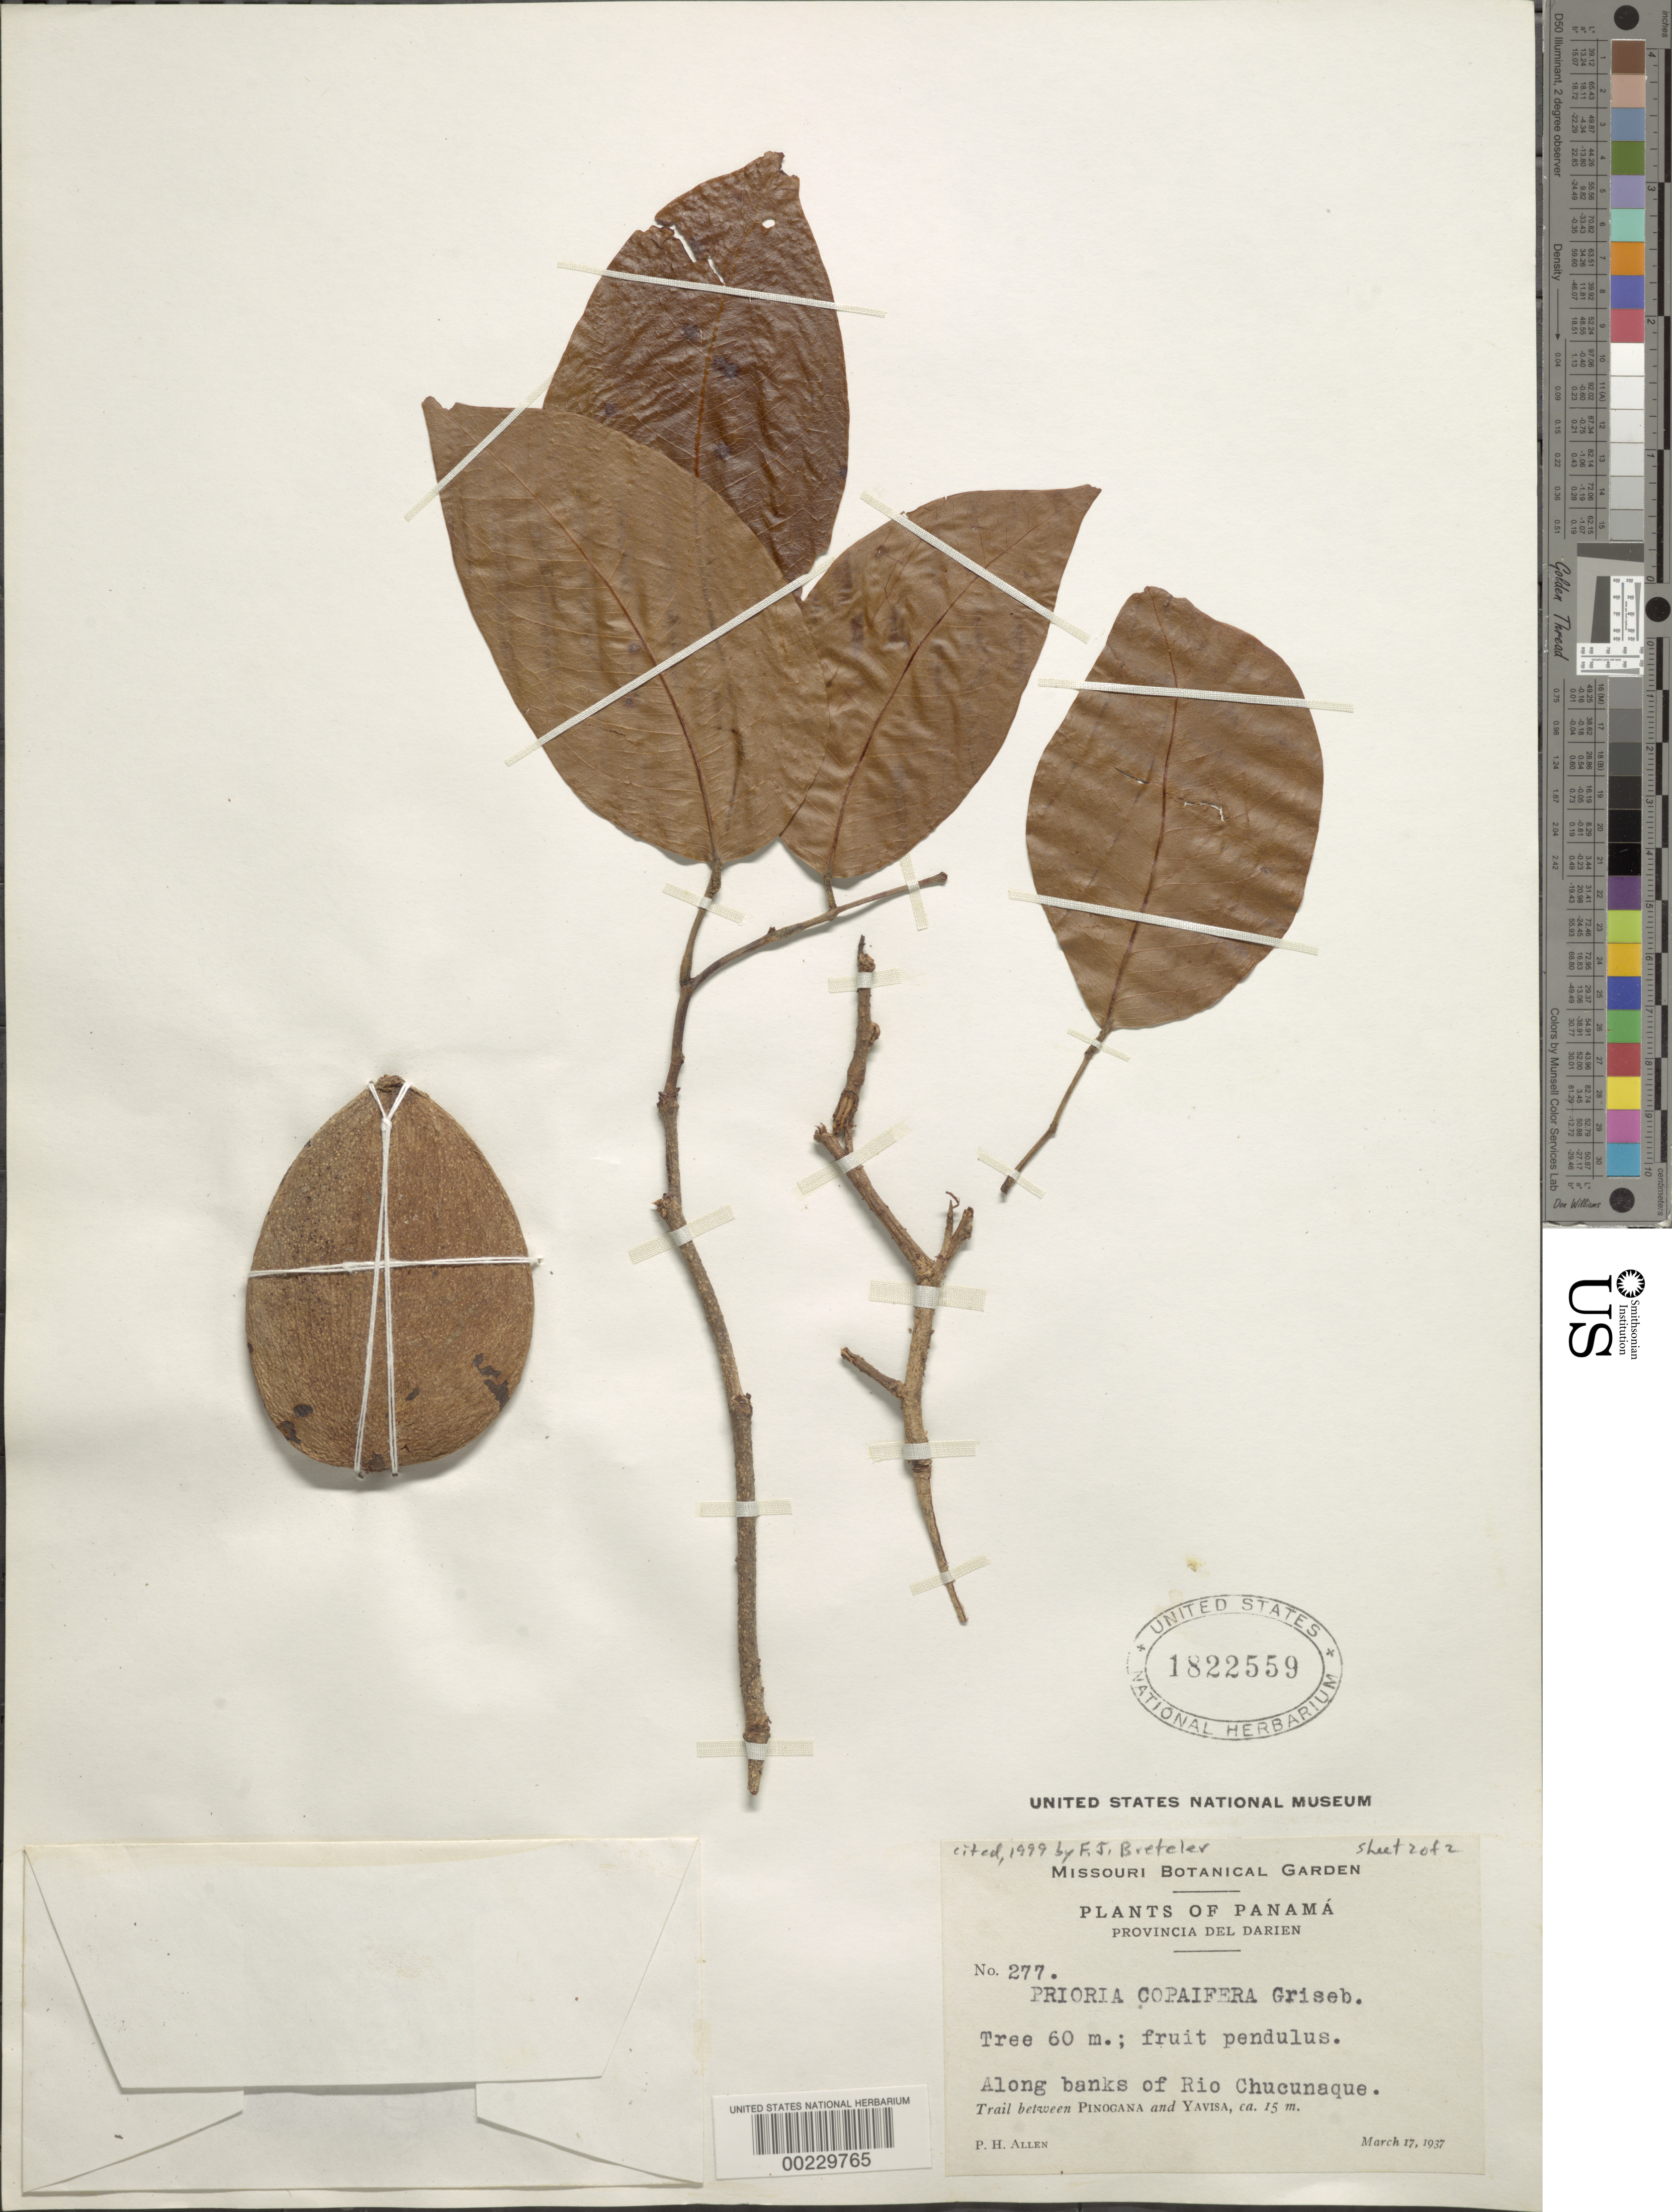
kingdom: Plantae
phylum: Tracheophyta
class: Magnoliopsida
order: Fabales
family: Fabaceae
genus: Prioria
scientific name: Prioria copaifera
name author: Griseb.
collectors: P. H. Allen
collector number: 277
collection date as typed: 17 Mar 1937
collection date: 1937-03-17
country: Panama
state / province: Darién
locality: Along banks of Rio Chucunaque; Trail between Pinogana and Yavis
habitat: Banks of river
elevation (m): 15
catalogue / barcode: US 1822559